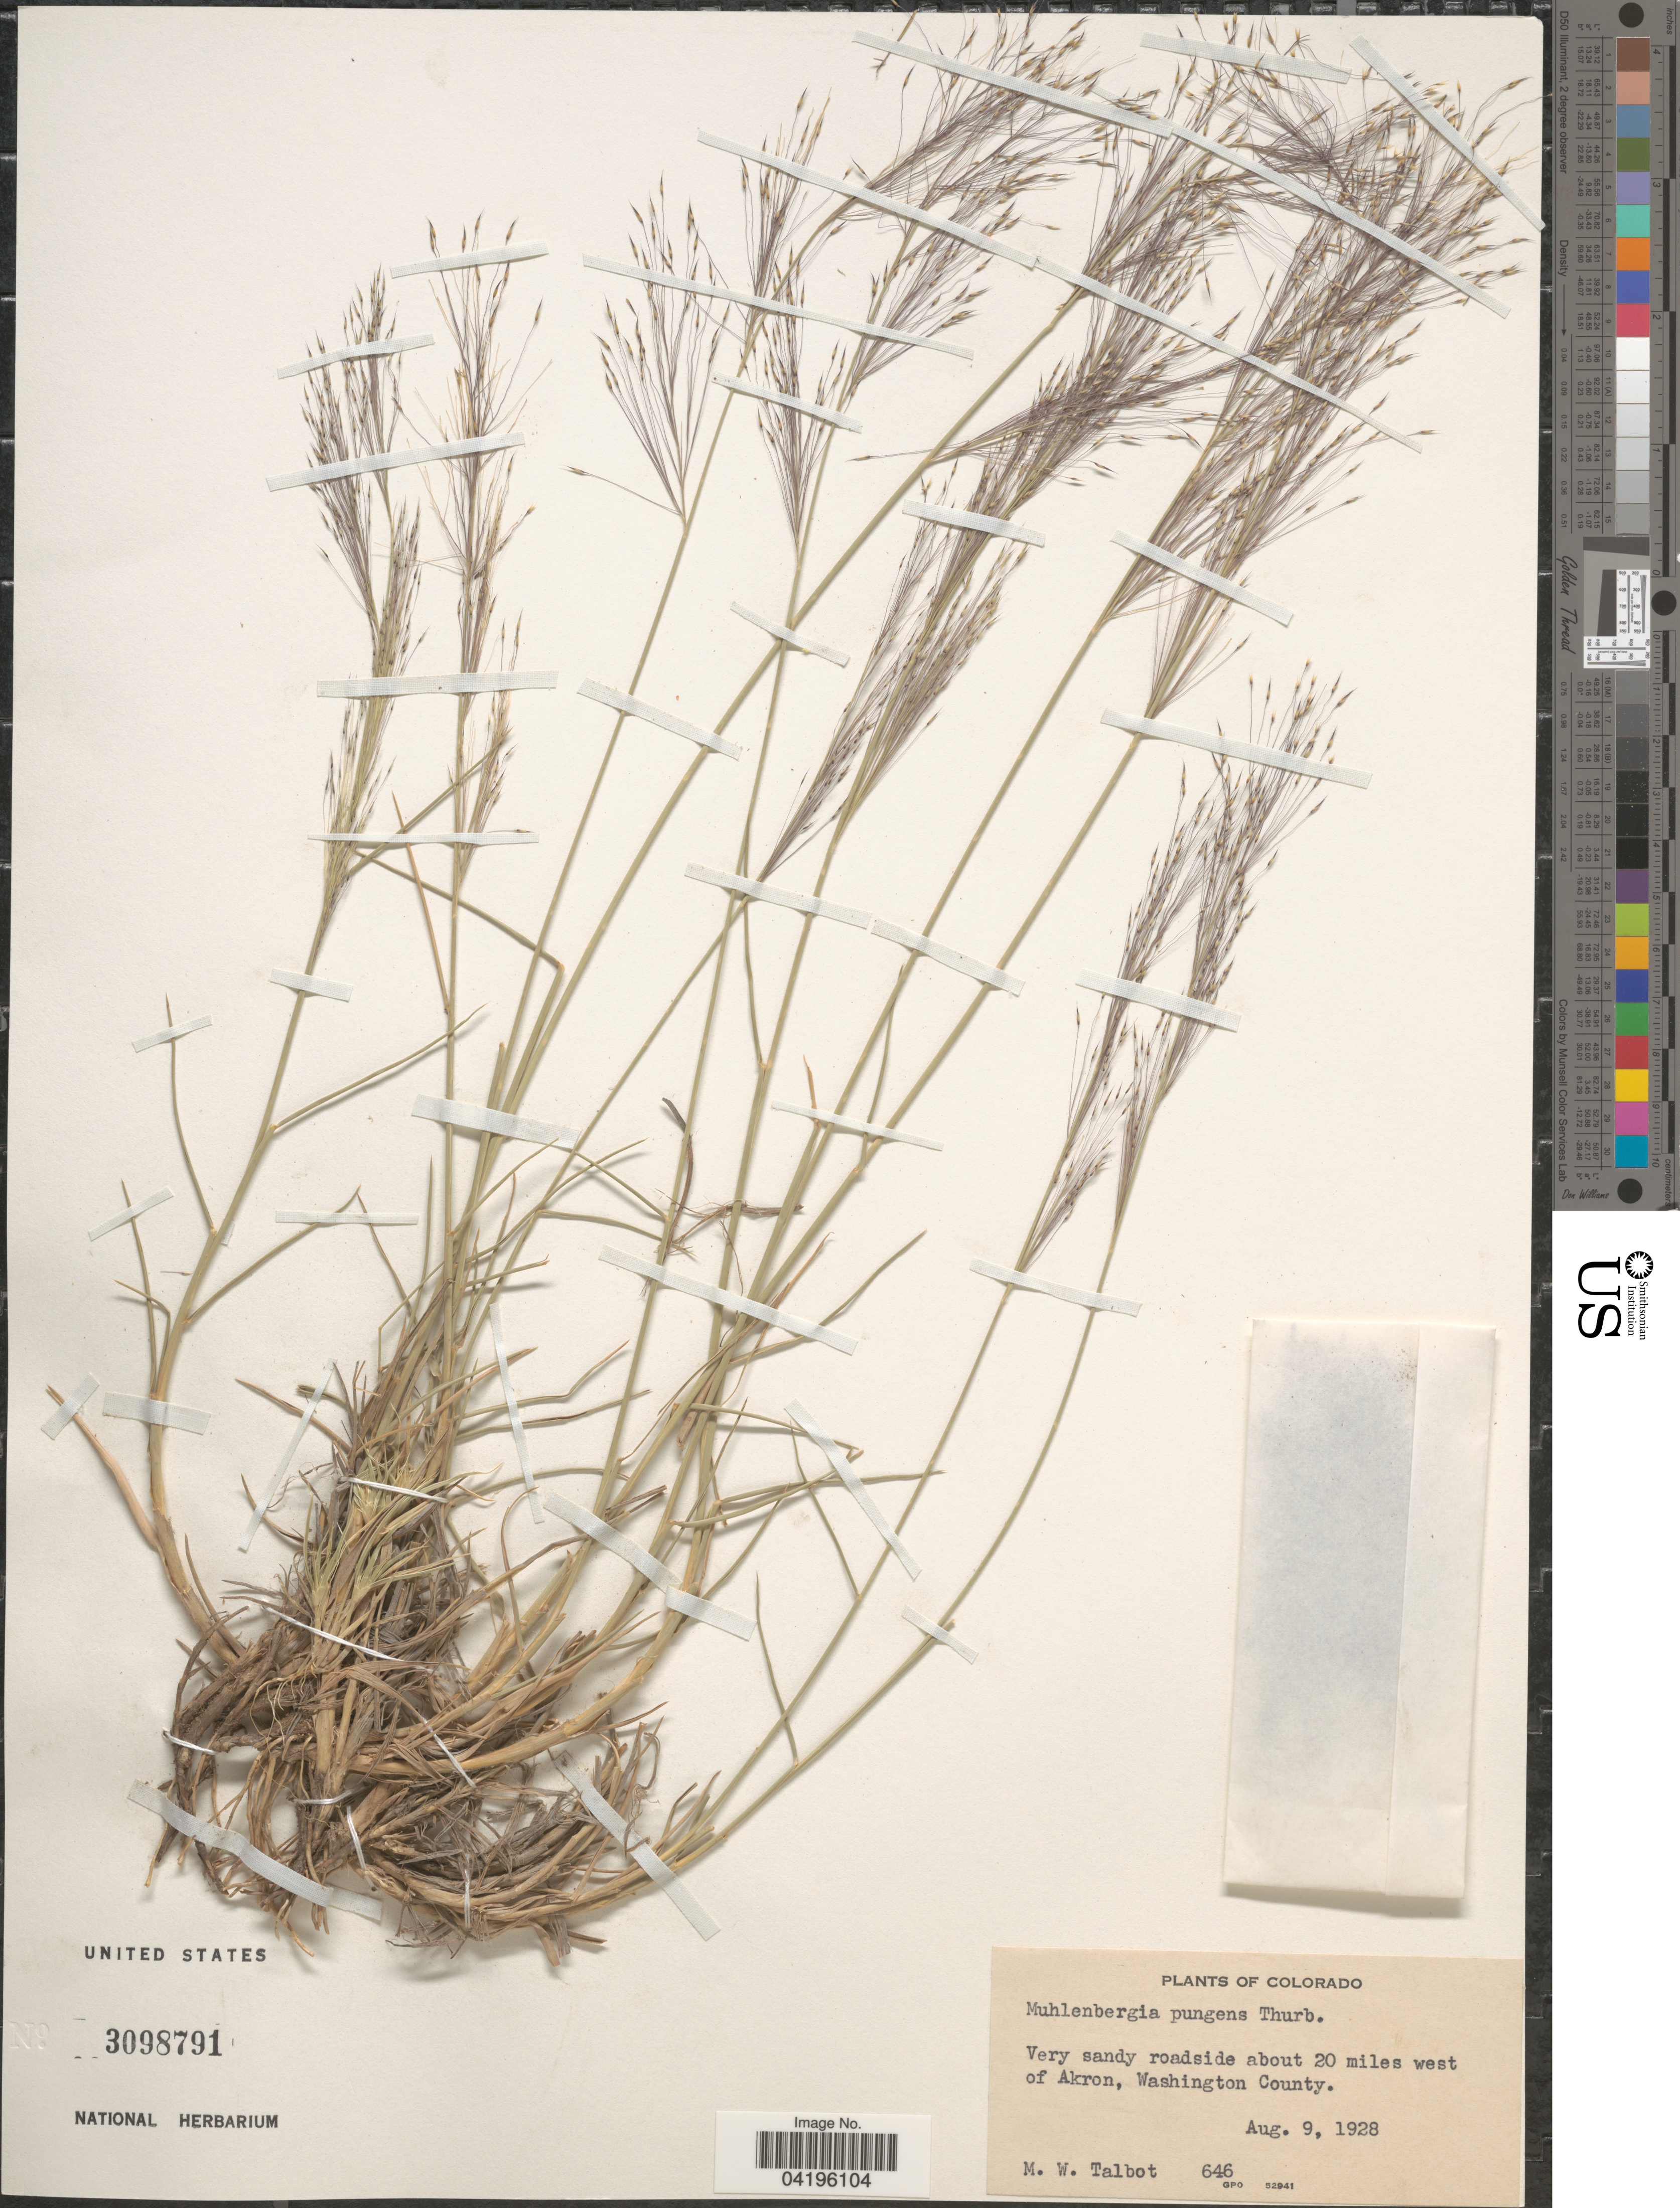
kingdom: Plantae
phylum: Tracheophyta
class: Liliopsida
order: Poales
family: Poaceae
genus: Muhlenbergia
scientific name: Muhlenbergia pungens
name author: Thurb. ex A. Gray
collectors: M. Talbot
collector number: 646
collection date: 1928-08-09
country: United States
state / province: Colorado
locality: Very sandy roadside about 20 miles west of Akron, Washington County.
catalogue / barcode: US 3098791